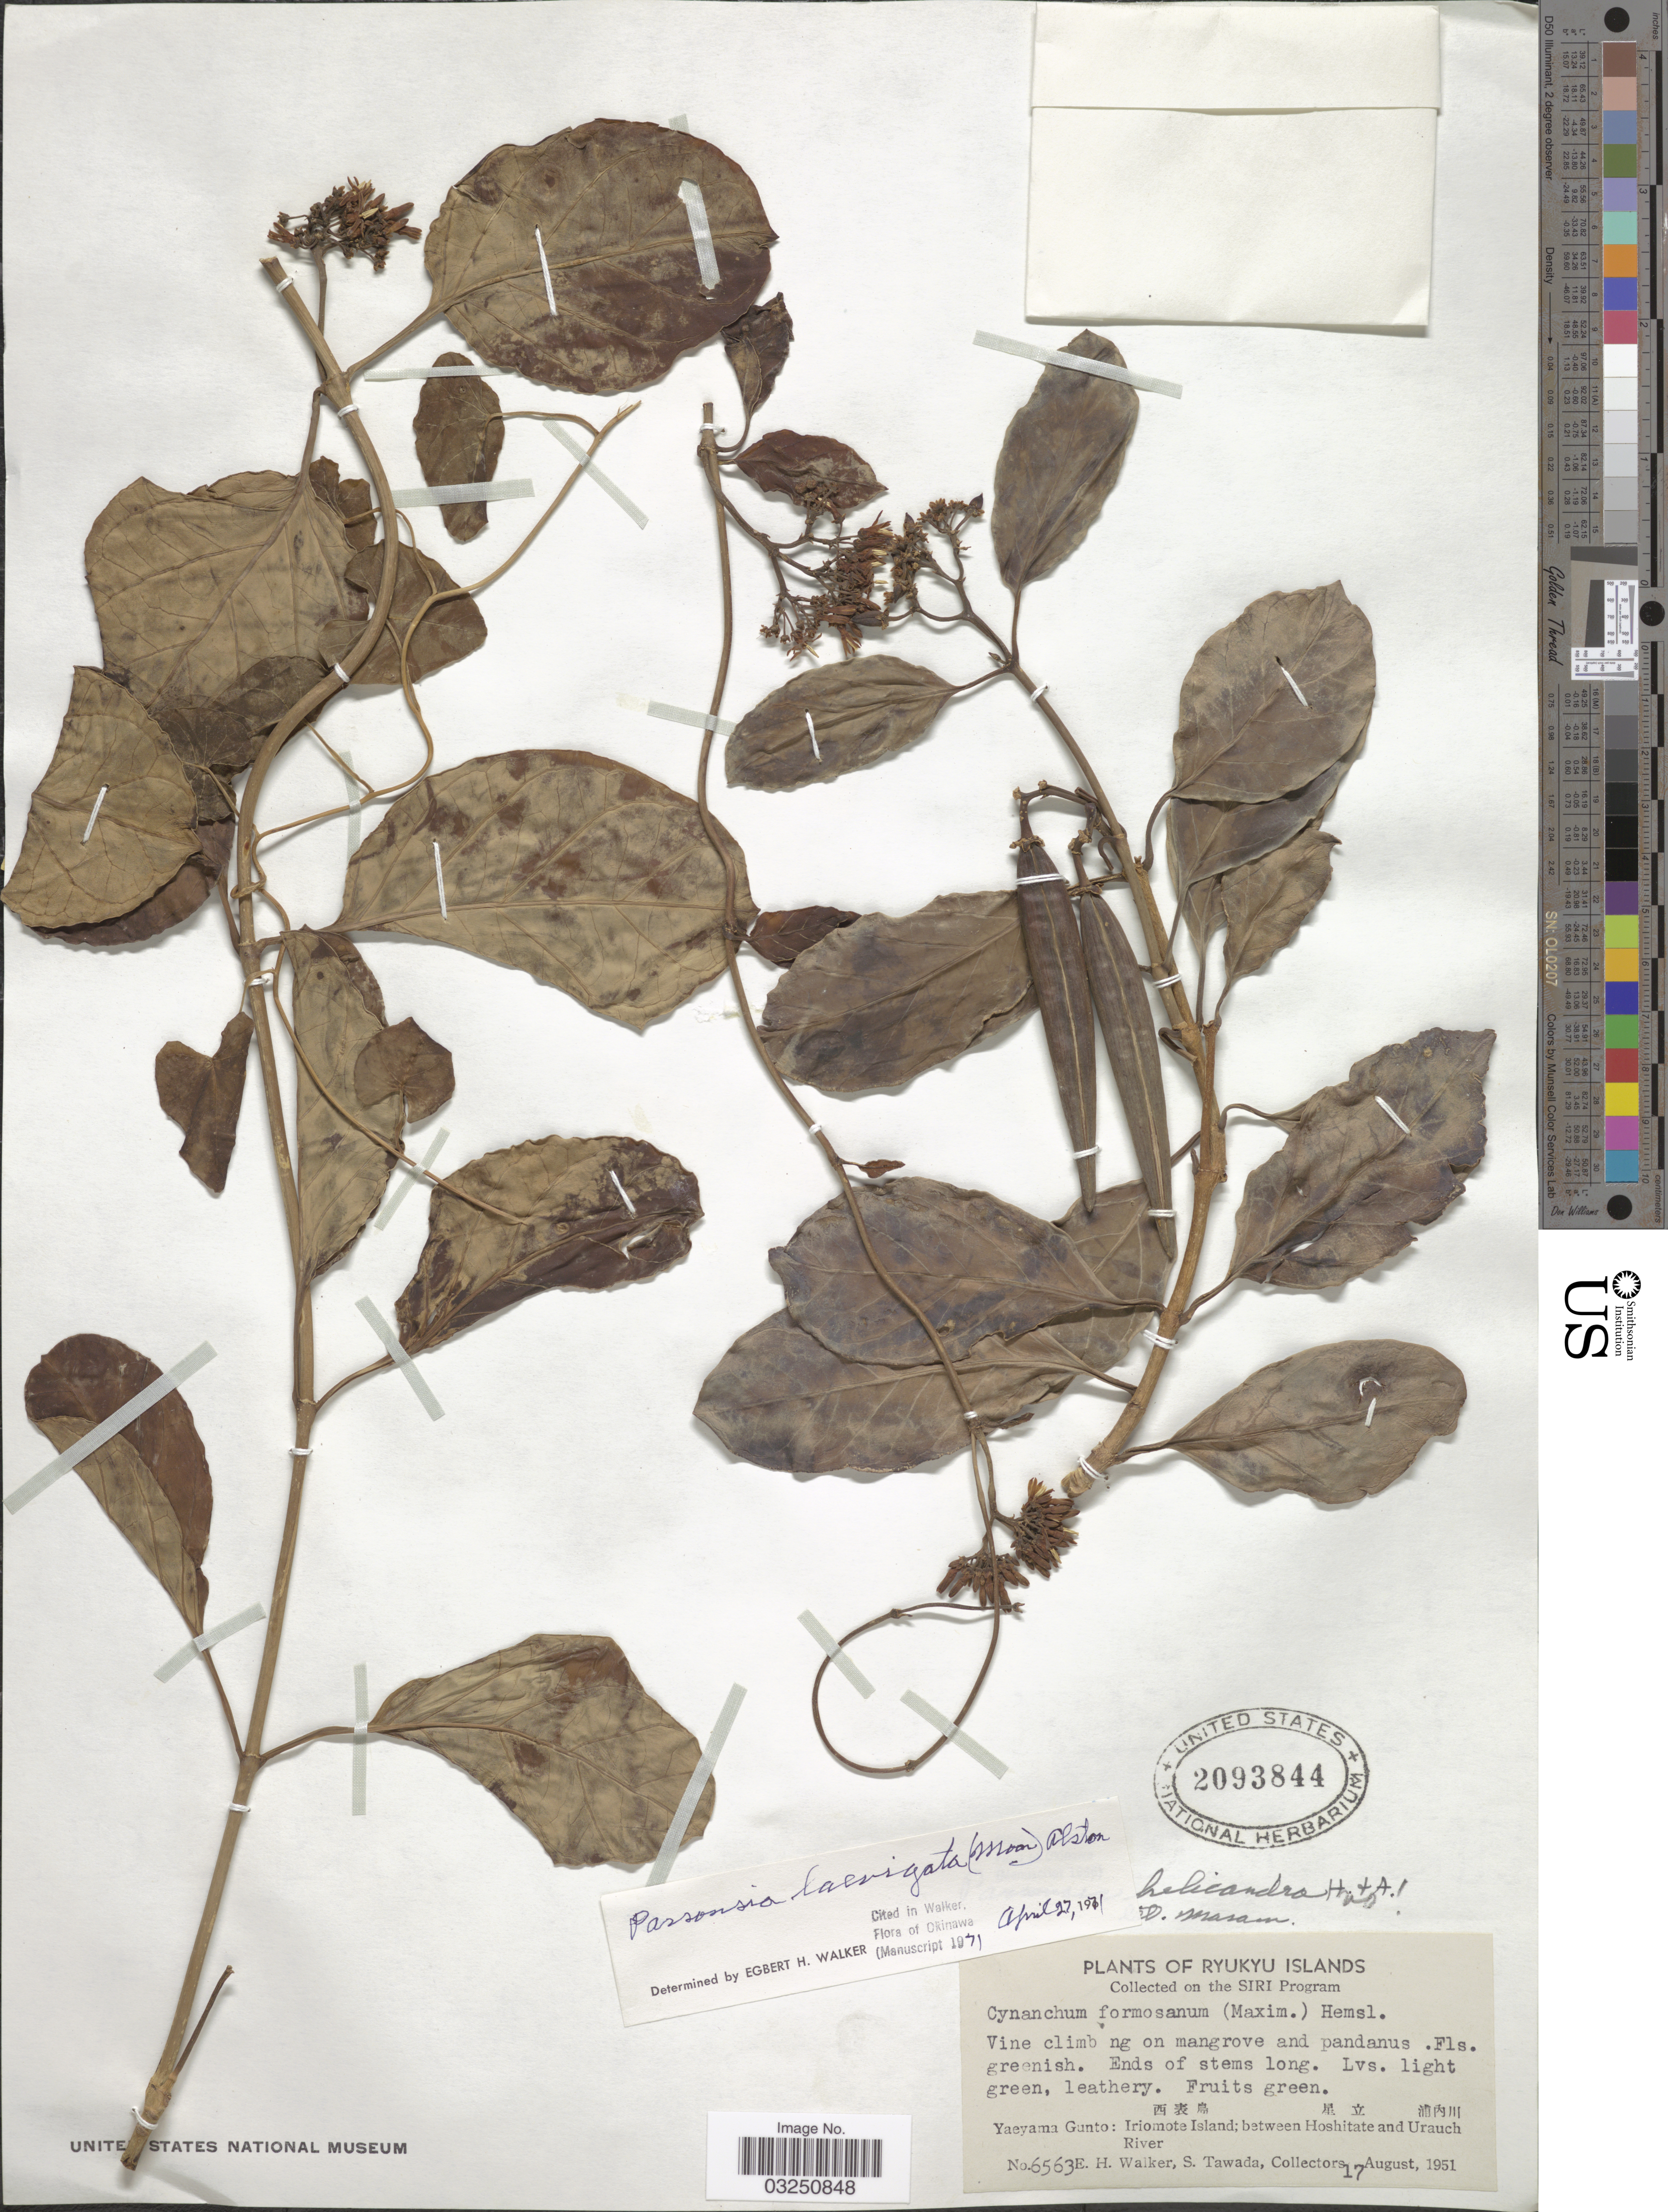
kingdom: Plantae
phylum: Tracheophyta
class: Magnoliopsida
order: Gentianales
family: Apocynaceae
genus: Parsonsia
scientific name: Parsonsia alboflavescens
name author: (Dennst.) Mabberley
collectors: E. H. Walker & S. Tawada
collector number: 6563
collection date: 1951-08-17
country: Japan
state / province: Okinawa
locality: Ryukyu Islands. Yaeyama Gunto: Iriomote Island; between Hoshitate and Urauch River.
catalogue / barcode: US 2093844